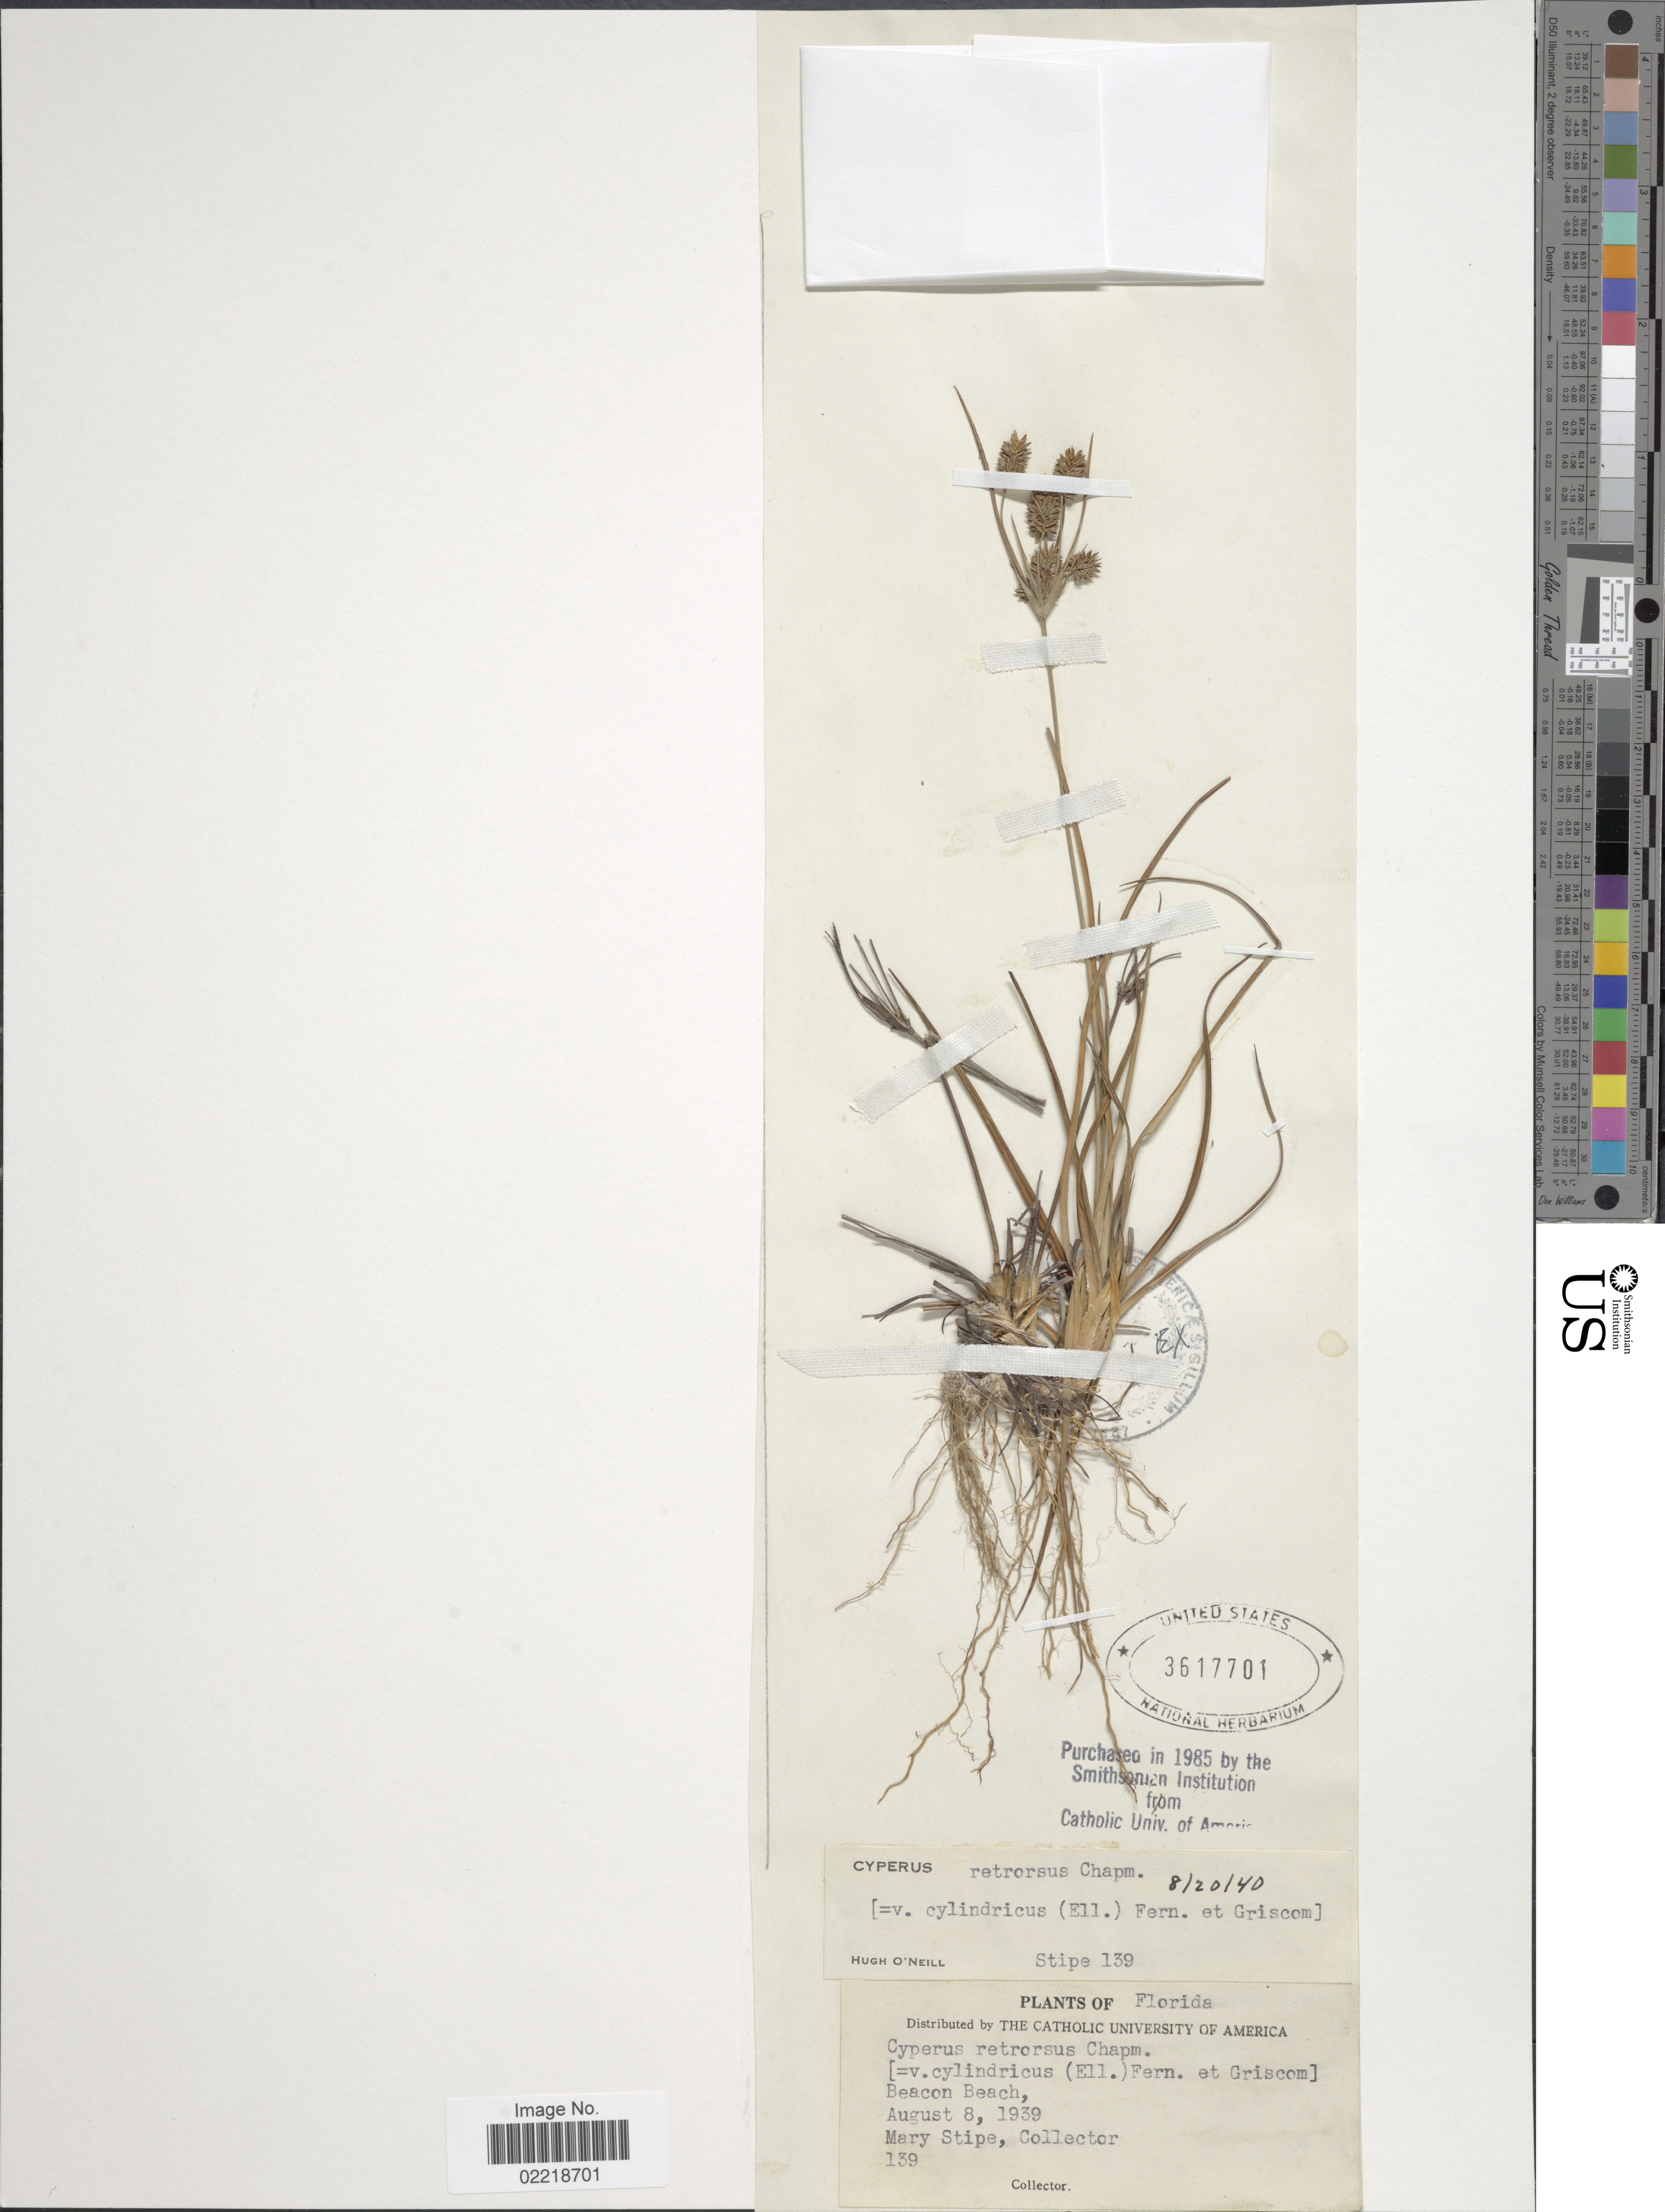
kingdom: Plantae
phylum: Tracheophyta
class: Liliopsida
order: Poales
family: Cyperaceae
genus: Cyperus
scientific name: Cyperus retrorsus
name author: Chapm.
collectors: M. Stipe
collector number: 139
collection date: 1939-08-08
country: United States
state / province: Florida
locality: Beacon Beach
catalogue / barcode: US 3617701